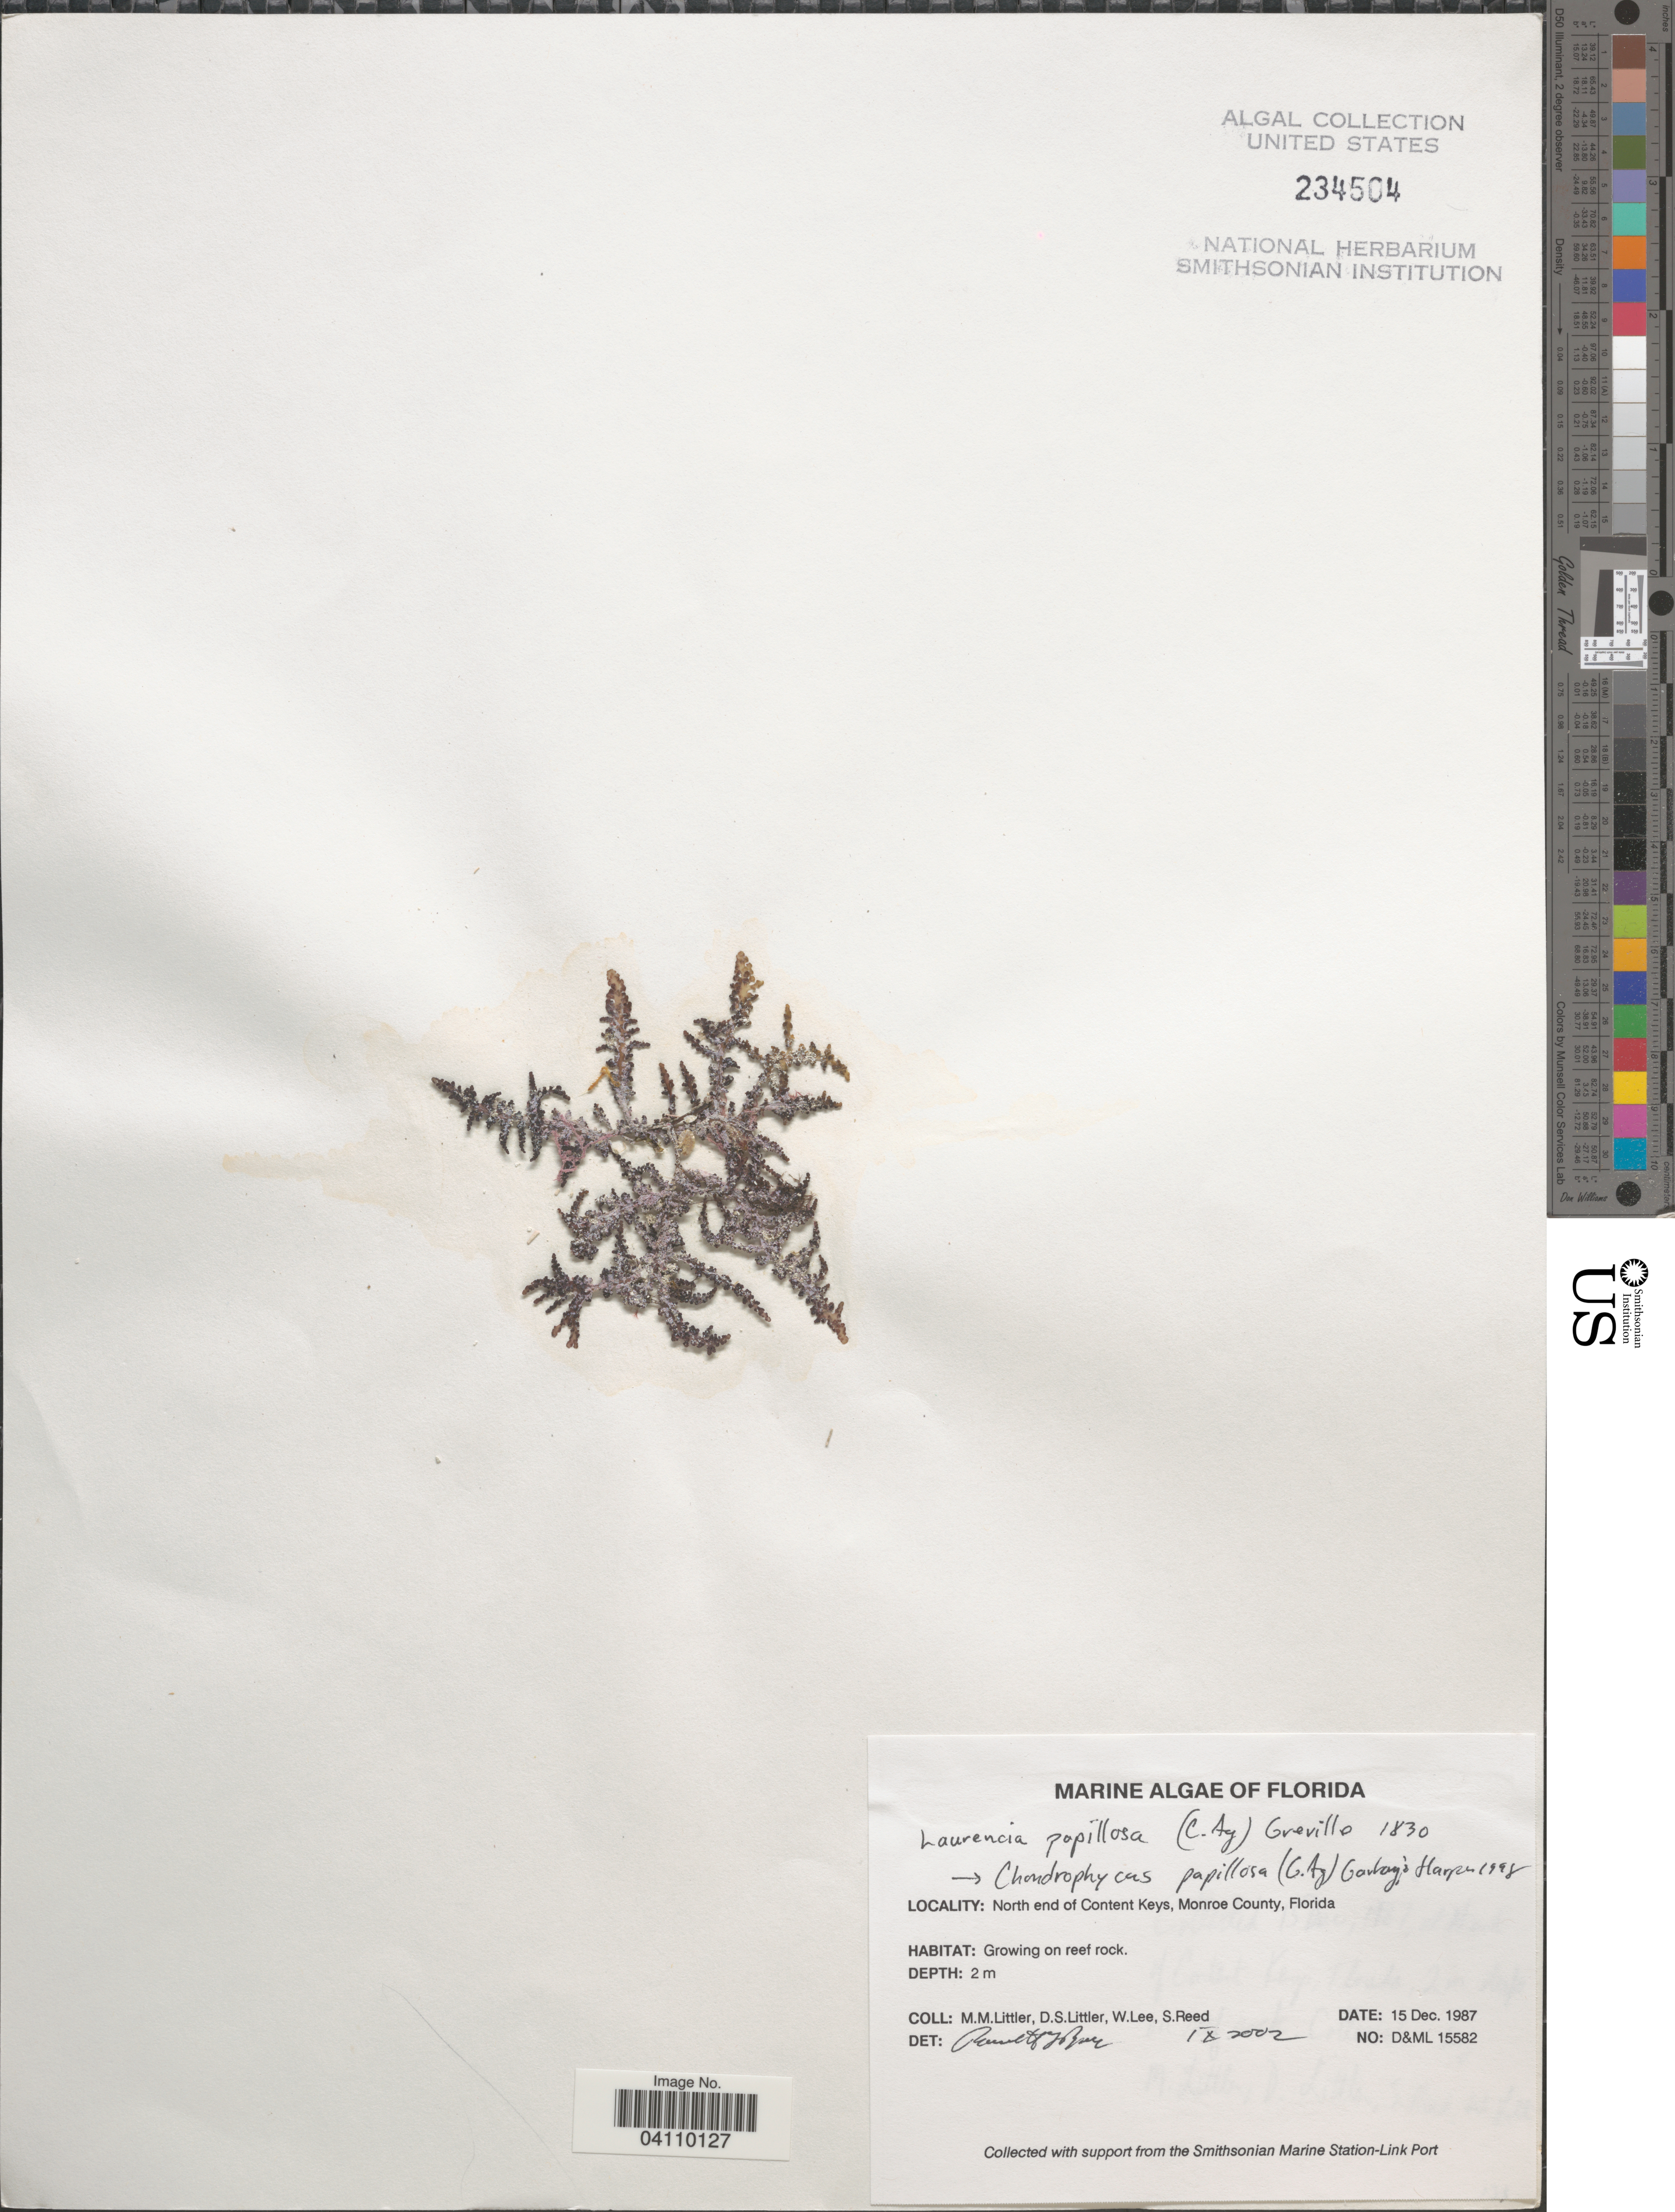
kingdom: Plantae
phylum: Rhodophyta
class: Florideophyceae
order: Ceramiales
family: Rhodomelaceae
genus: Palisada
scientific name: Palisada perforata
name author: (Bory) K.W. Nam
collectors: D. S. Littler, W. Lee & S. Reed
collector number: D&ML15582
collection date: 1987-12-15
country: United States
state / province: Florida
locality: North end of Content Keys, Monroe County.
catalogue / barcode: US 234504